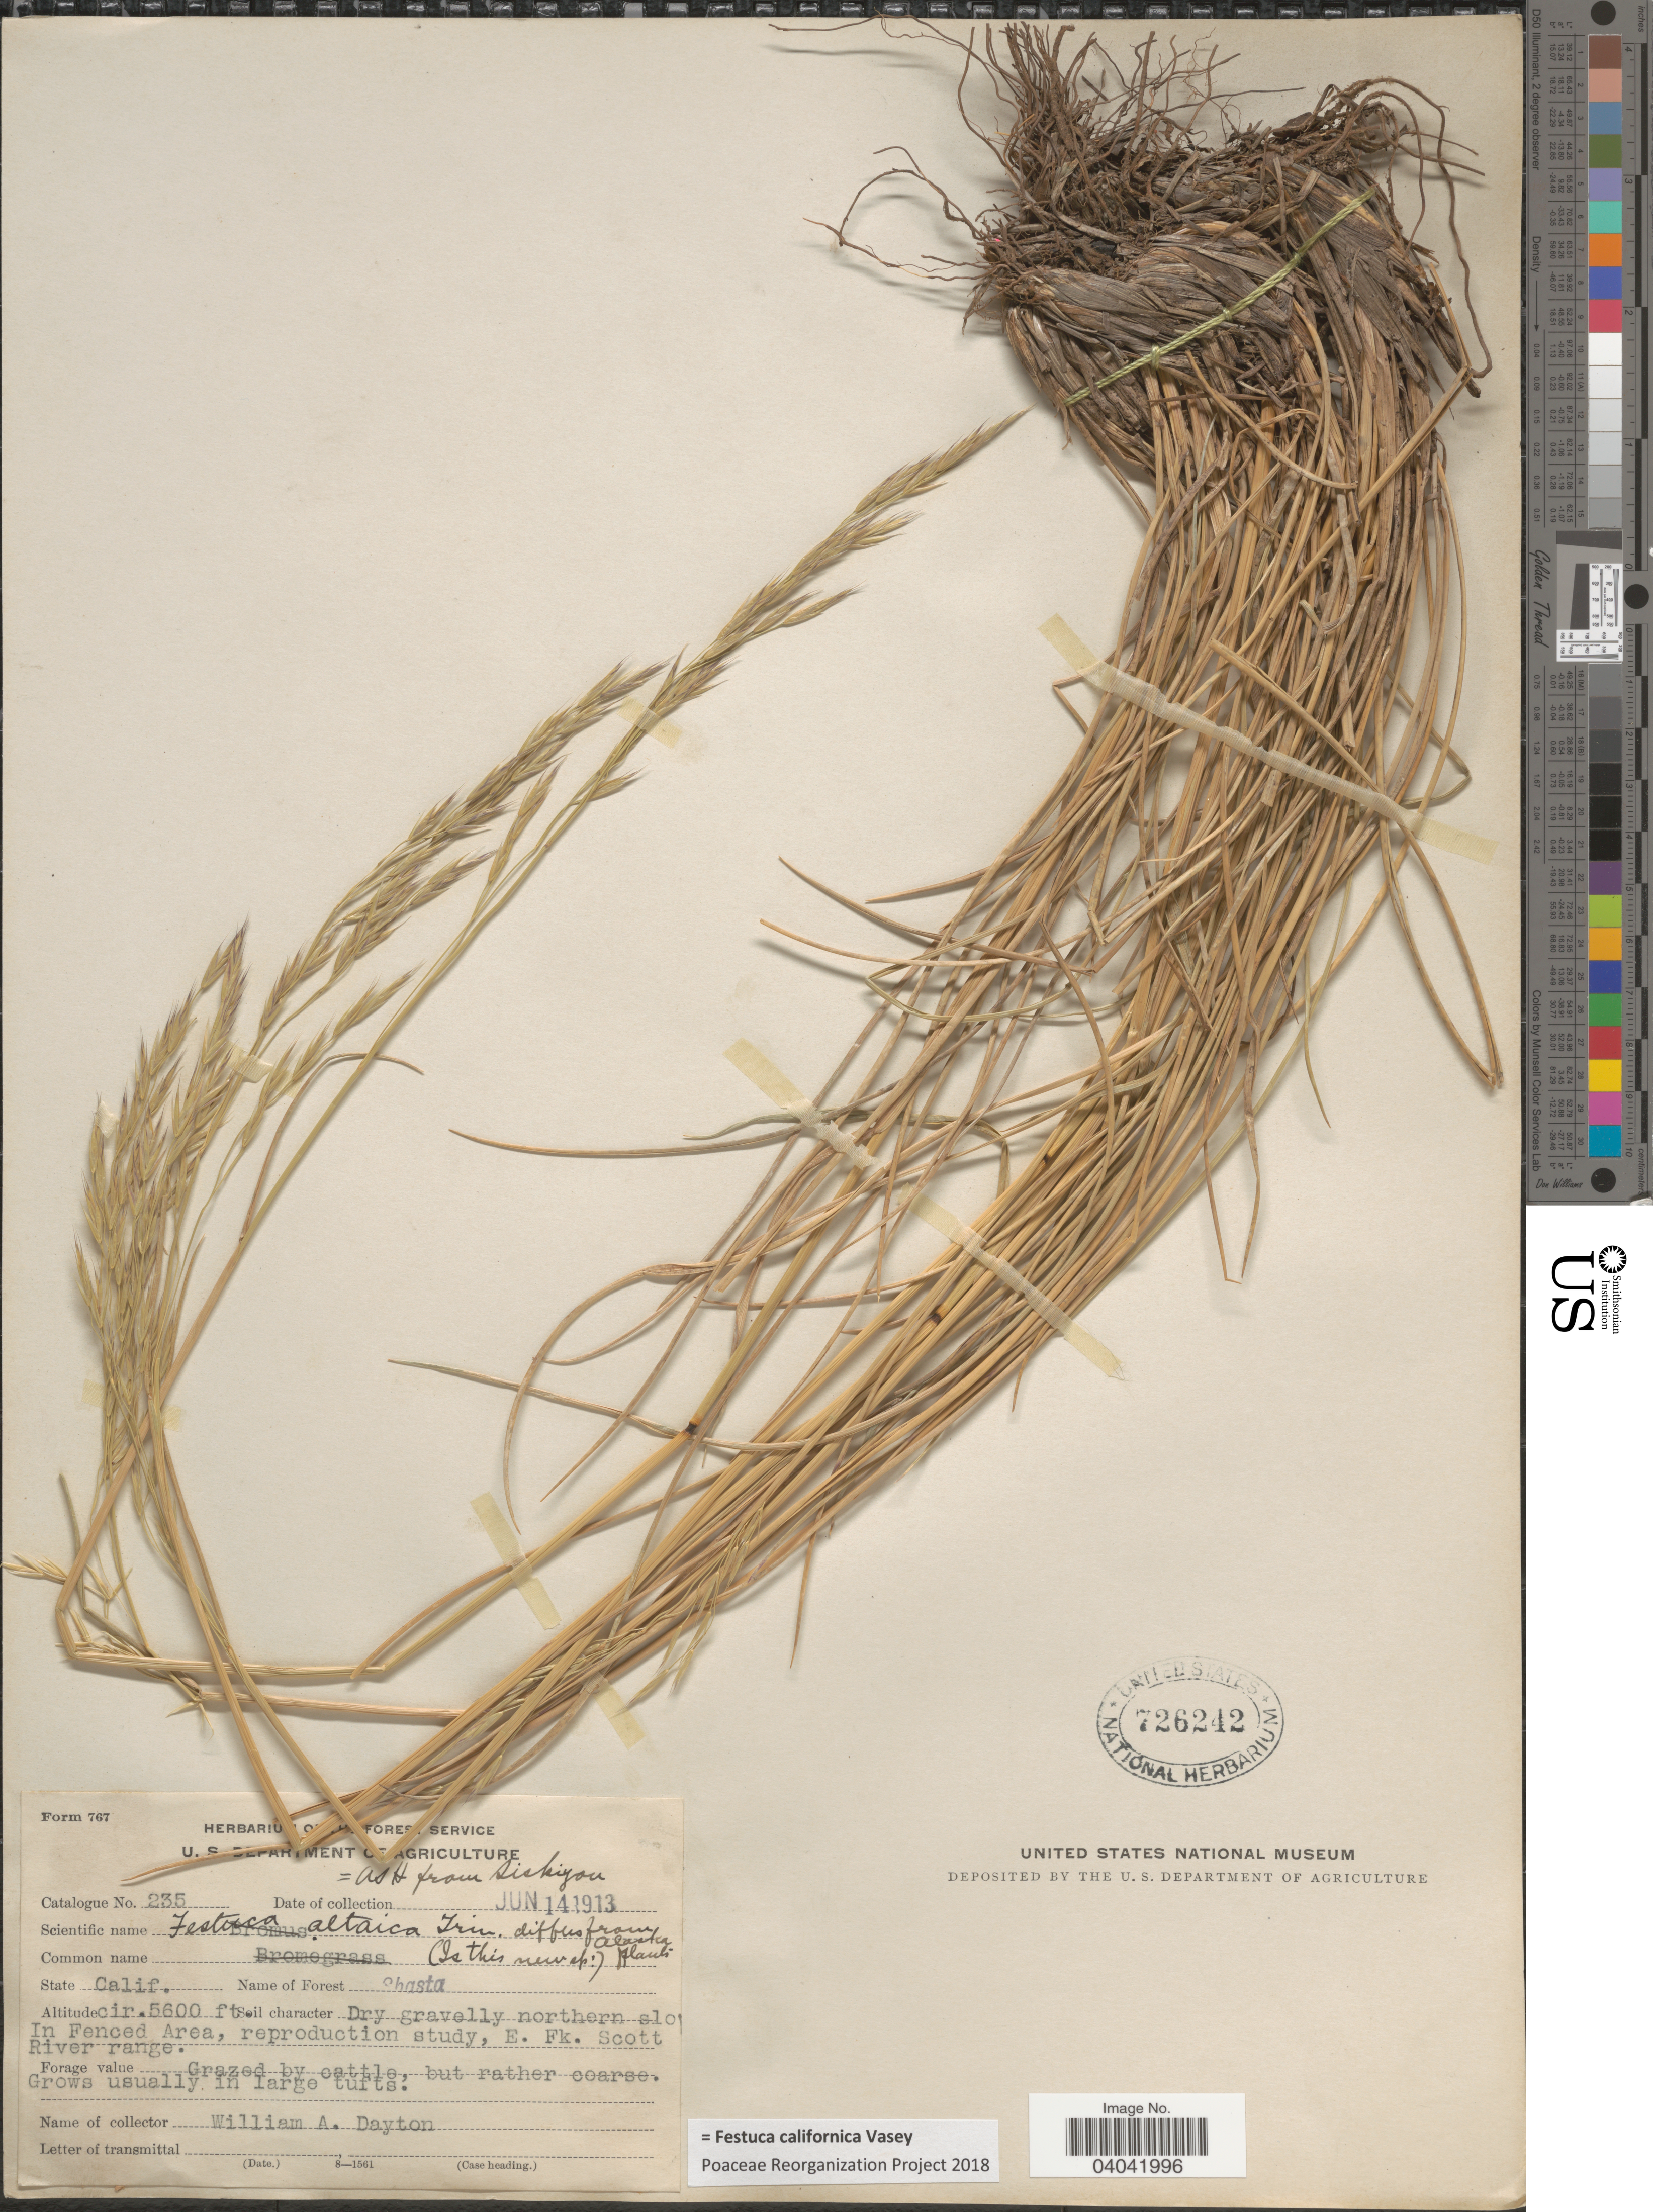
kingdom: Plantae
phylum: Tracheophyta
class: Liliopsida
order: Poales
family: Poaceae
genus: Festuca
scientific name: Festuca californica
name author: Vasey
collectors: W. Dayton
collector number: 235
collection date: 1913-06-14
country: United States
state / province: California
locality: Forest Shasta. In Fenced Area, E. Fk. Scott River range.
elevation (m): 1707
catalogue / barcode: US 726242